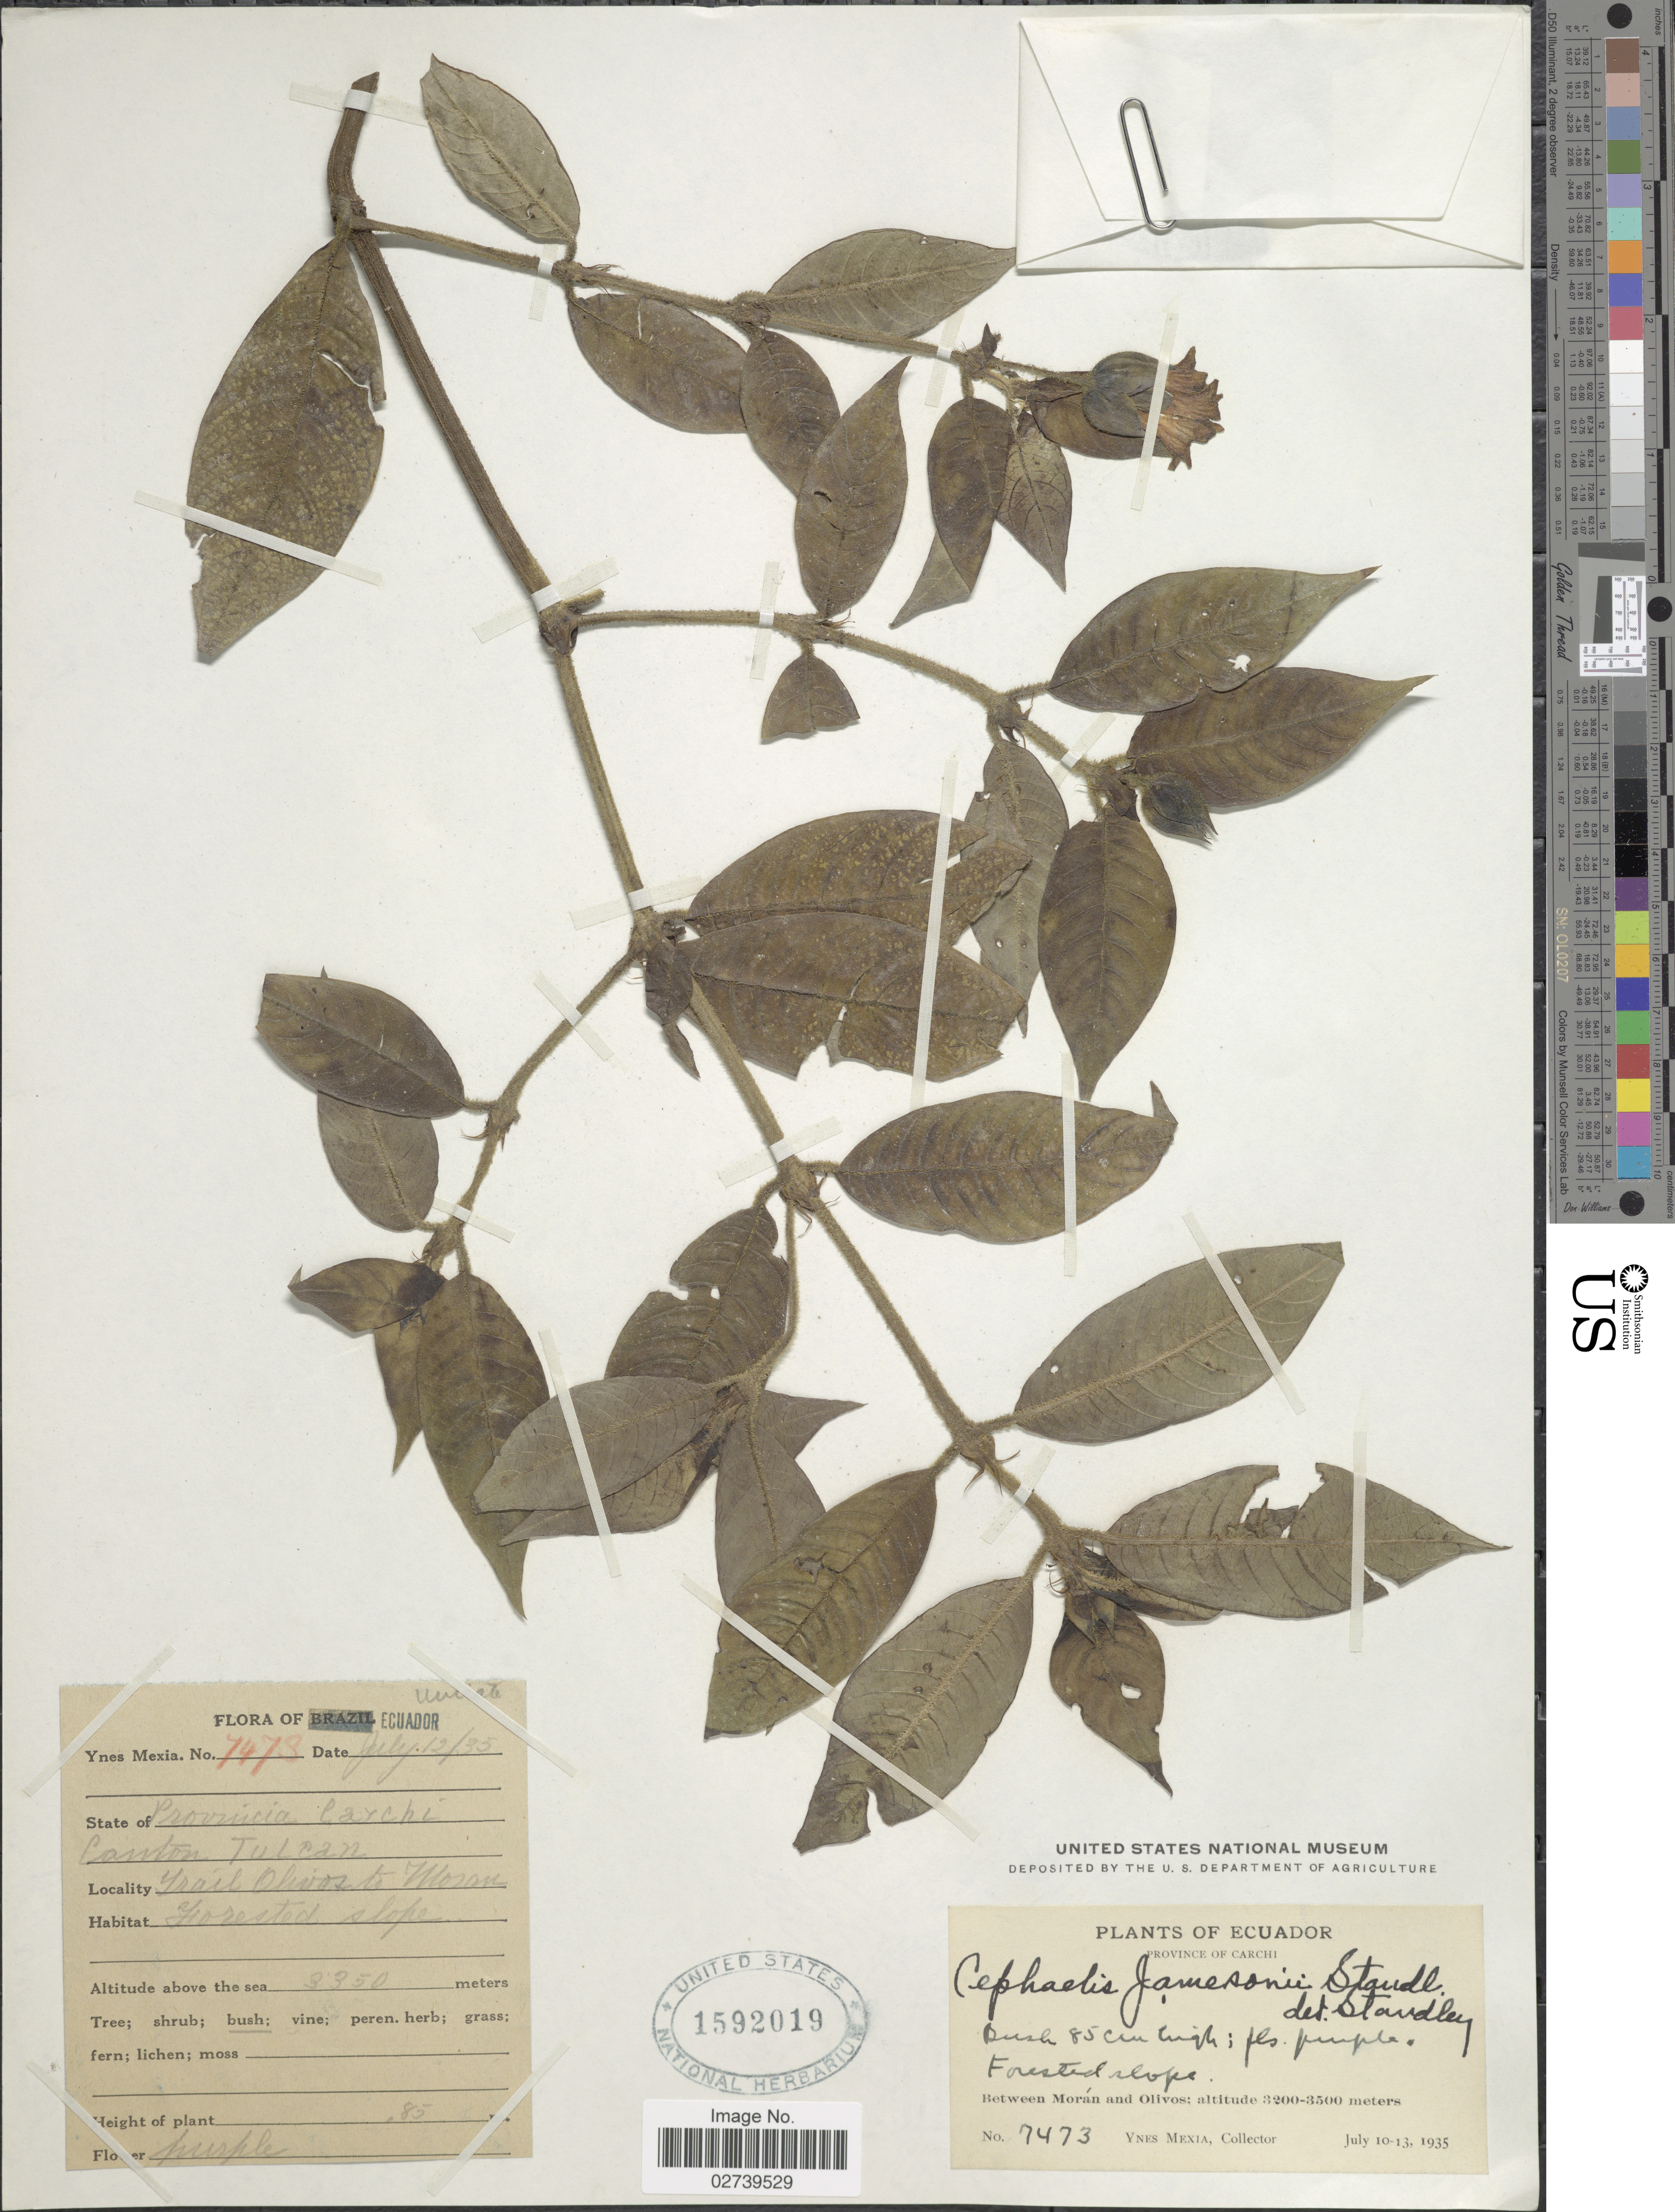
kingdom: Plantae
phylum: Tracheophyta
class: Magnoliopsida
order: Gentianales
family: Rubiaceae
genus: Palicourea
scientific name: Palicourea fuchsioides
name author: C.M. Taylor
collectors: Y. Mexia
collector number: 7473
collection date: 1935-07-10/1935-07-13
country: Ecuador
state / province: Carchi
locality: Forested slopes, Between Moran and Olivos, Trail Olivos to Moran, Canton Tulcan.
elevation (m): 3350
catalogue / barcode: US 1592019